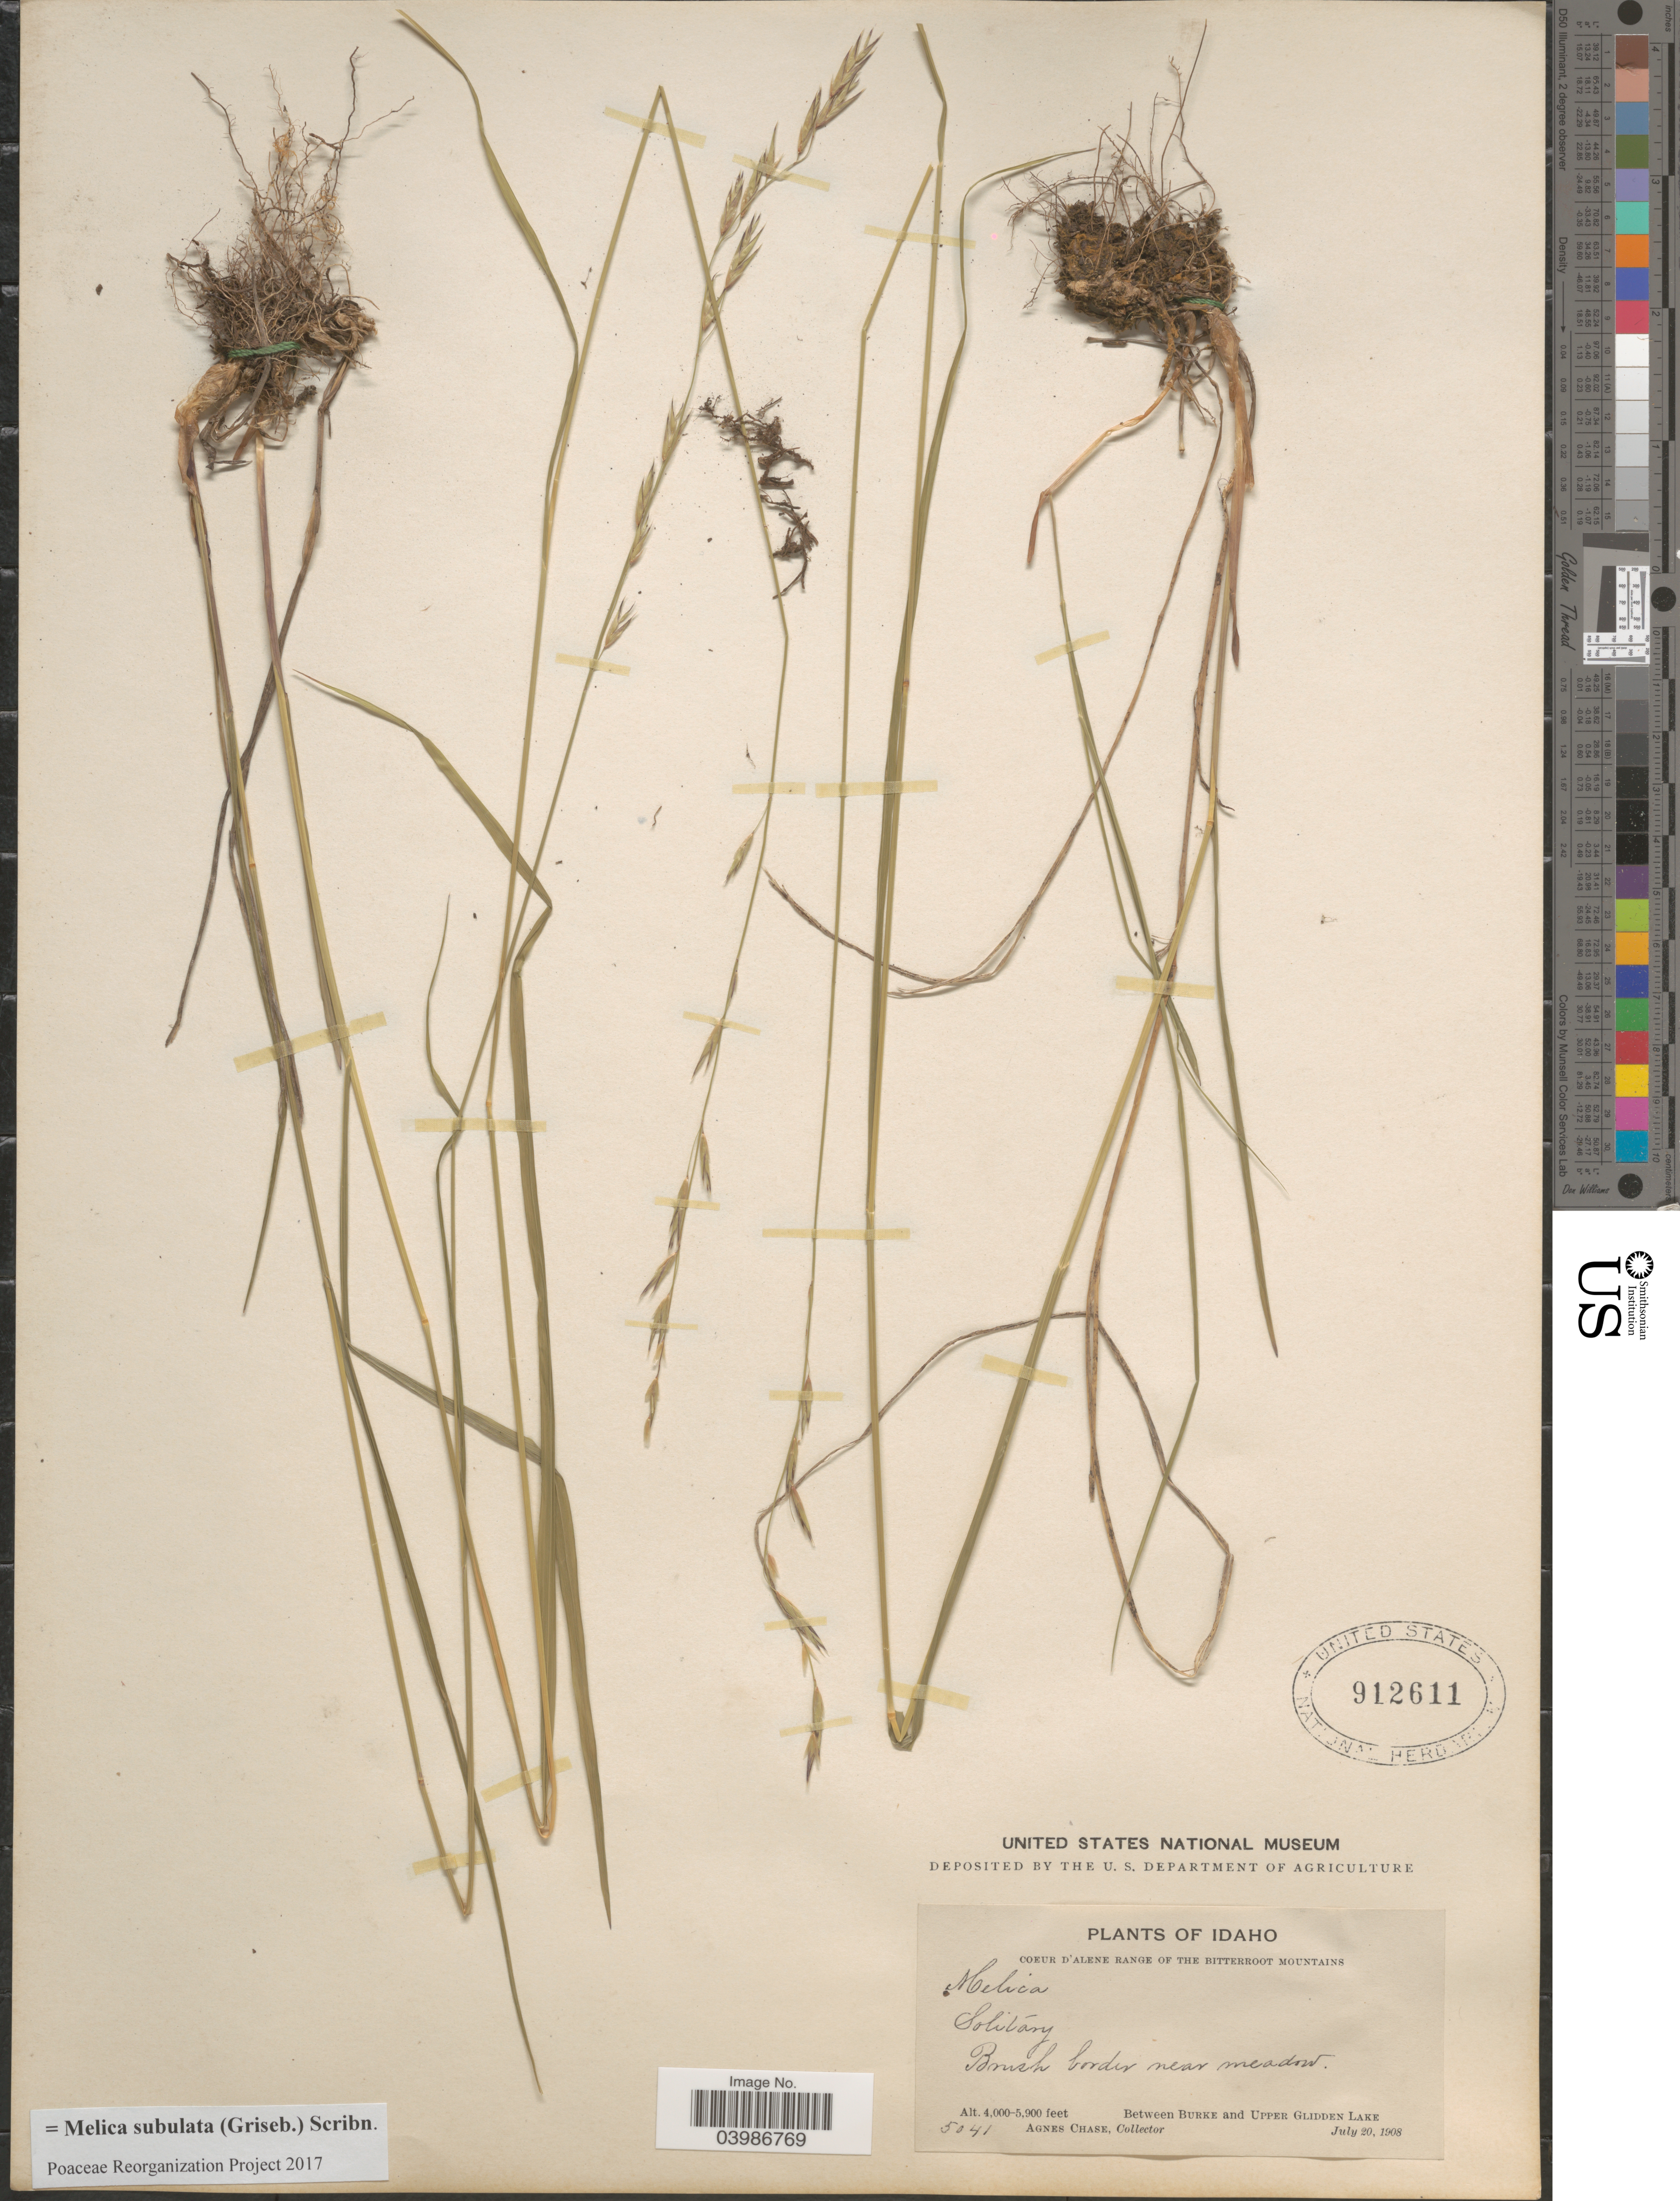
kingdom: Plantae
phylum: Tracheophyta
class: Liliopsida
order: Poales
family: Poaceae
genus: Melica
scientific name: Melica subulata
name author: (Griseb.) Scribn.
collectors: A. Chase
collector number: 5041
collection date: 1908-07-20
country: United States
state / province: Idaho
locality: Coeur D'Alene Range of the Bitterroot Mountains. Solitary. Brush border near meadow. Between Burke and Upper Glidden Lake.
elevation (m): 1219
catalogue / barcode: US 912611